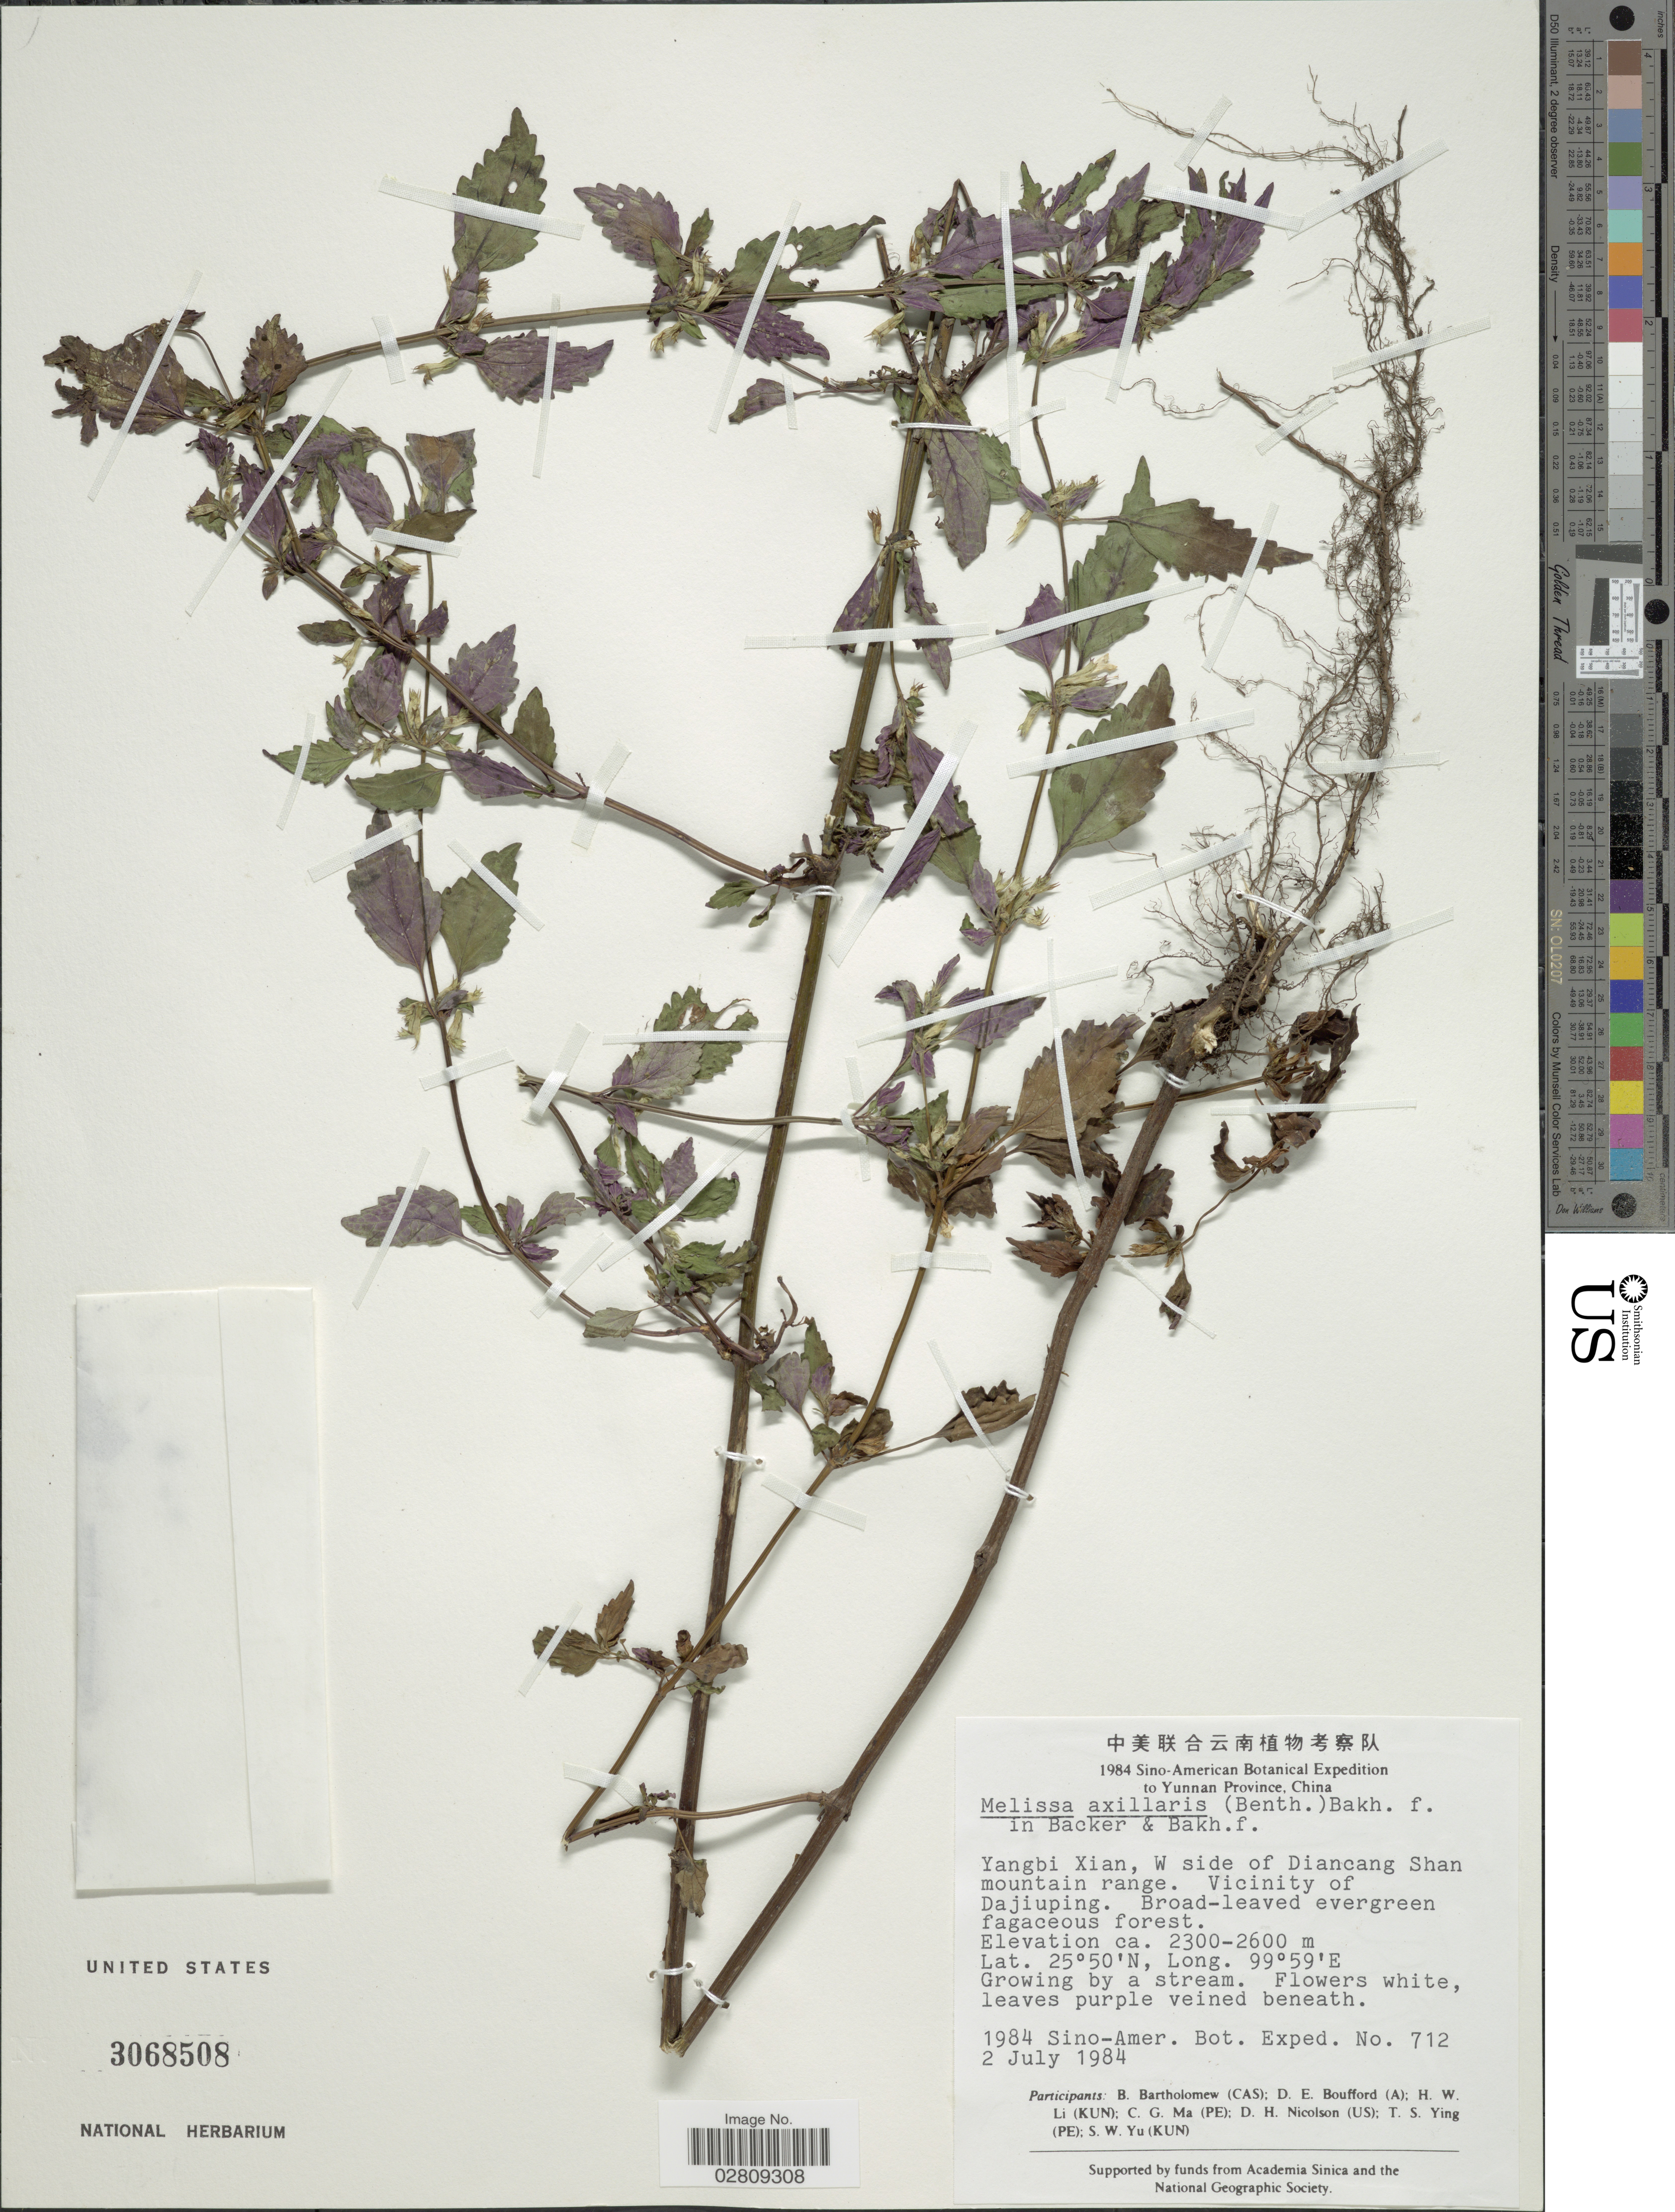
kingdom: Plantae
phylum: Tracheophyta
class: Magnoliopsida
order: Lamiales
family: Lamiaceae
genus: Melissa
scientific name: Melissa axillaris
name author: (Benth.) Bakh. f.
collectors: Sino-Amer. Bot. Exped. 1984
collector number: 712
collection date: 1984-07-02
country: China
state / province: Yunnan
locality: Yangbi Xian, W side of Diancang Shan mountain range. Vicinity of Dajiuping.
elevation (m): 2300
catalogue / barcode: US 3068508